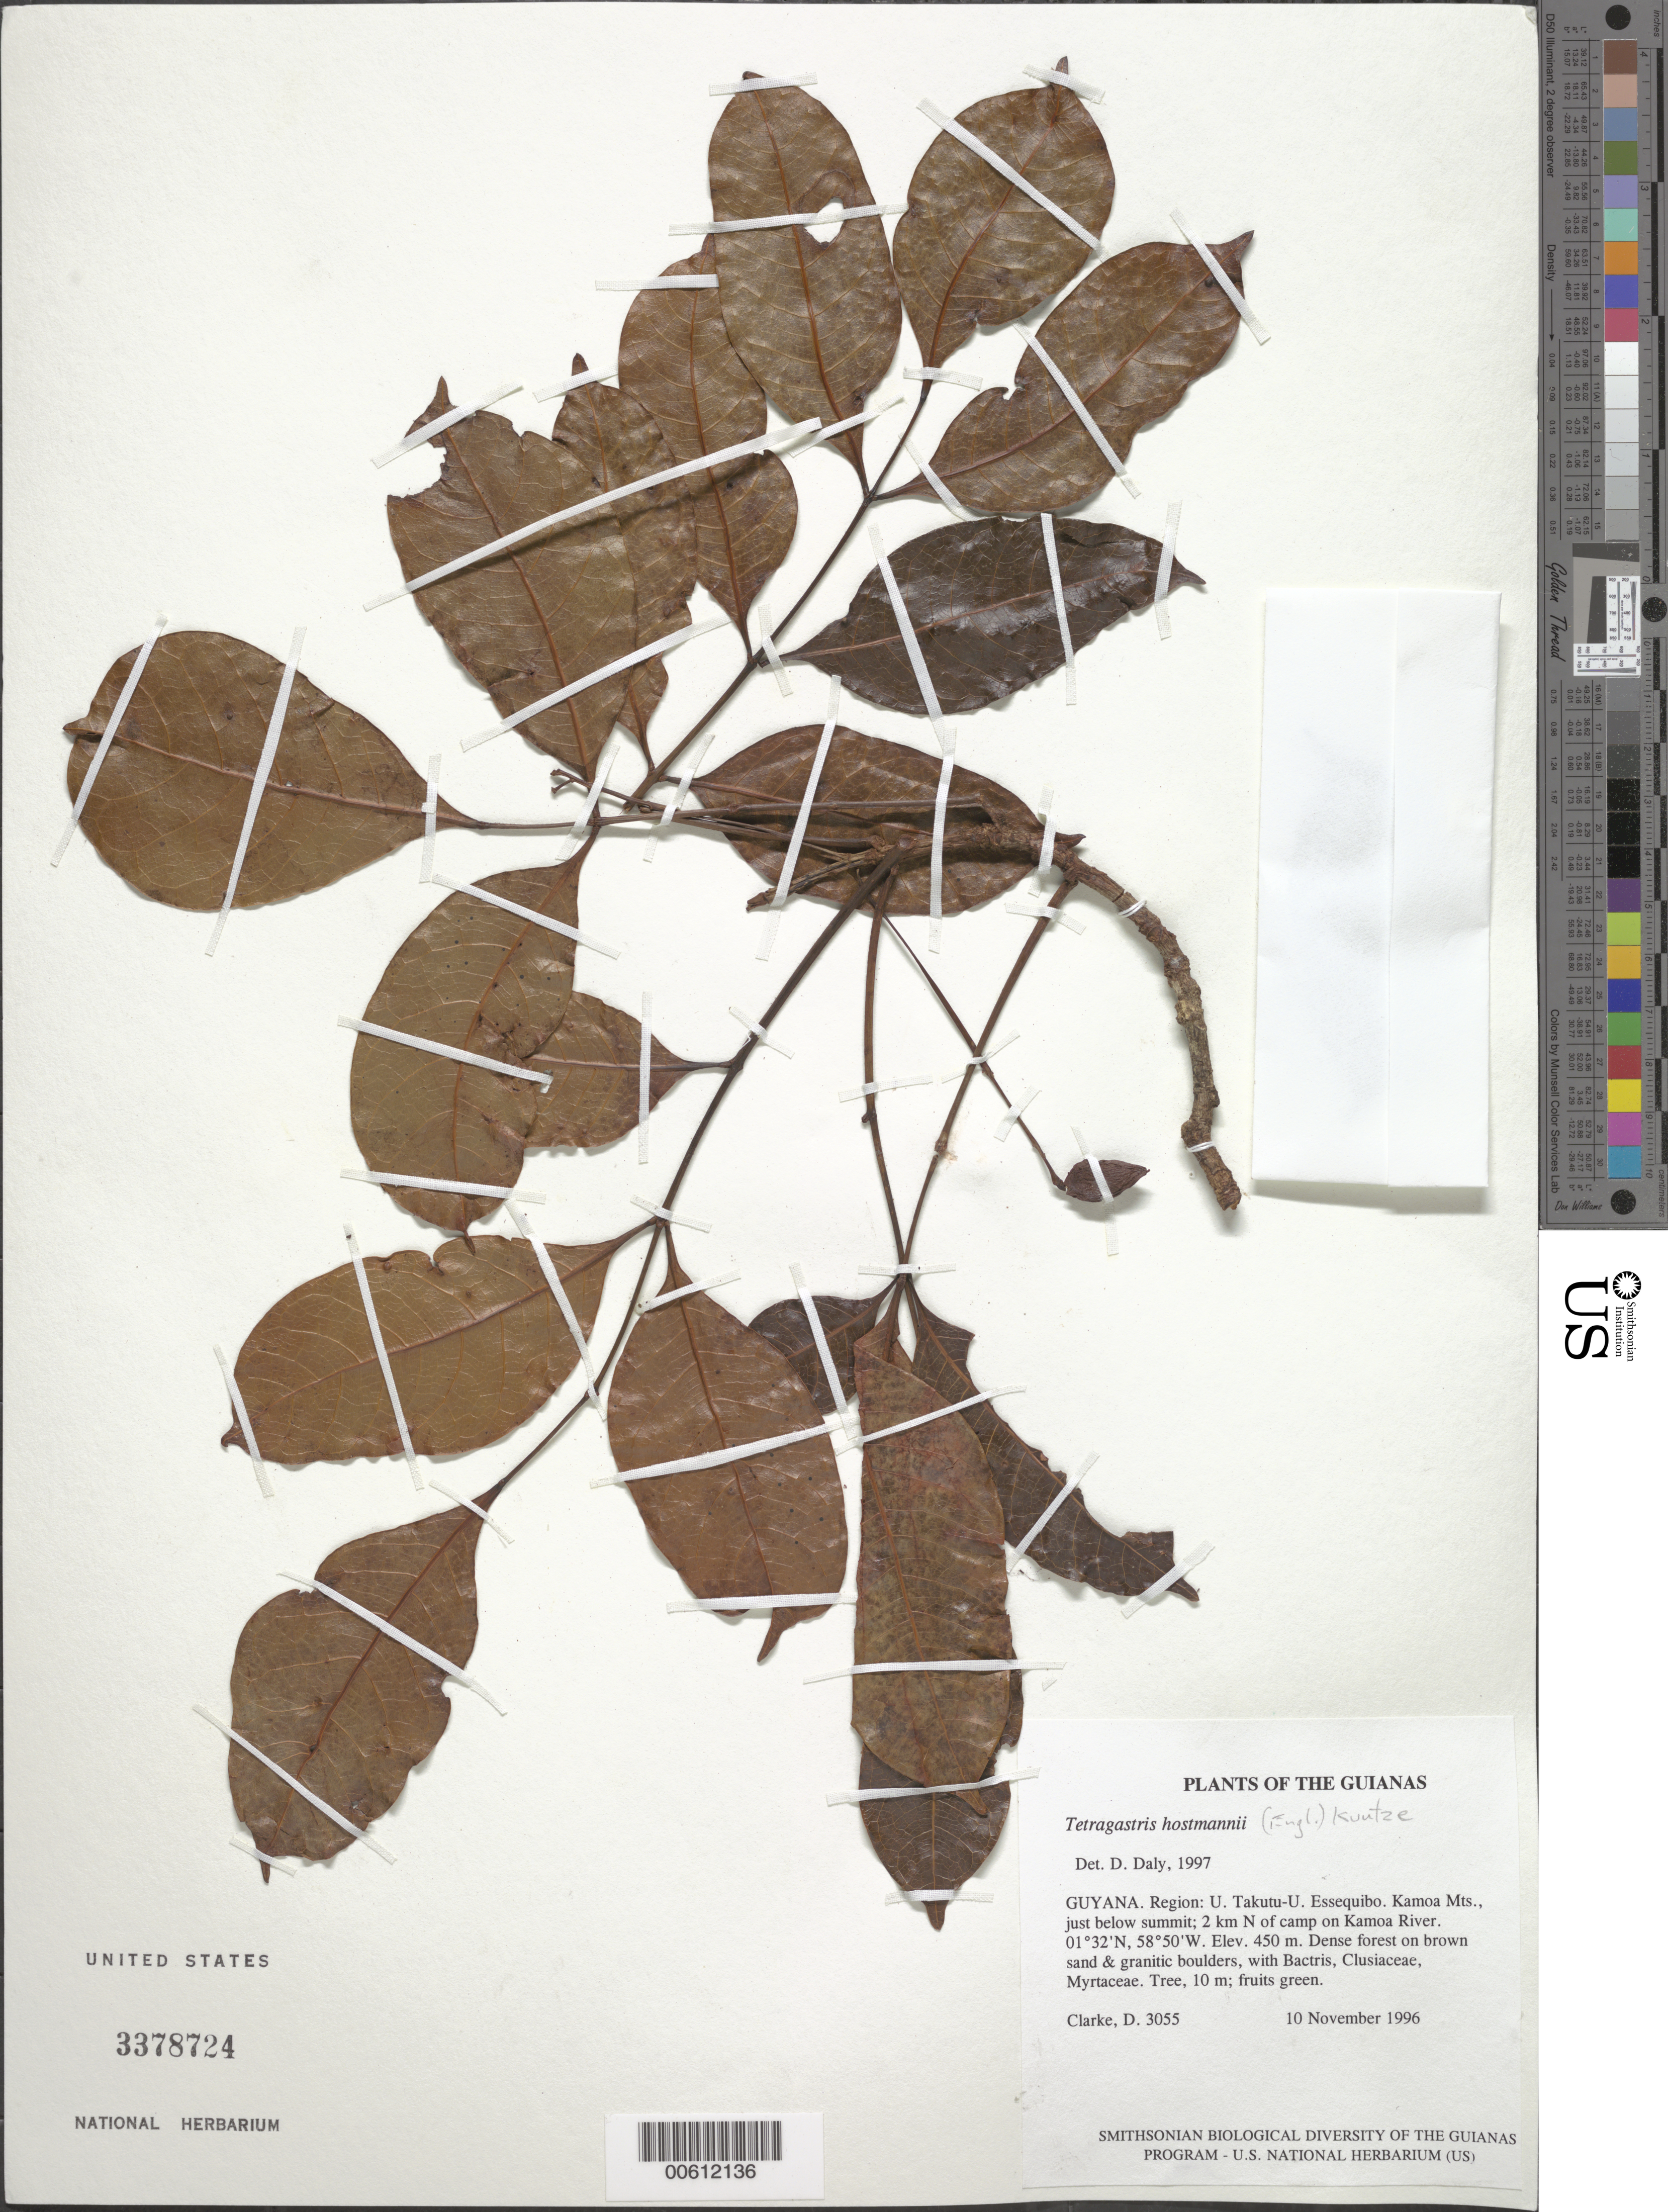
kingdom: Plantae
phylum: Tracheophyta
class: Magnoliopsida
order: Sapindales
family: Burseraceae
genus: Protium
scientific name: Protium surinamense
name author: Byng & Christenh.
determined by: Daly, Douglas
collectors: H. D. Clarke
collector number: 3055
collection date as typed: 10 November 1996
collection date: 1996-11-10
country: Guyana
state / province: U. Takutu-U. Essequibo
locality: Kamoa Mts., just below summit; 2 km N of camp on Kamoa River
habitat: Dense forest on brown sand & granitic boulders, with Bactris, Clusiaceae, Myrtaceae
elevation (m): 450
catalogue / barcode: US 3378724